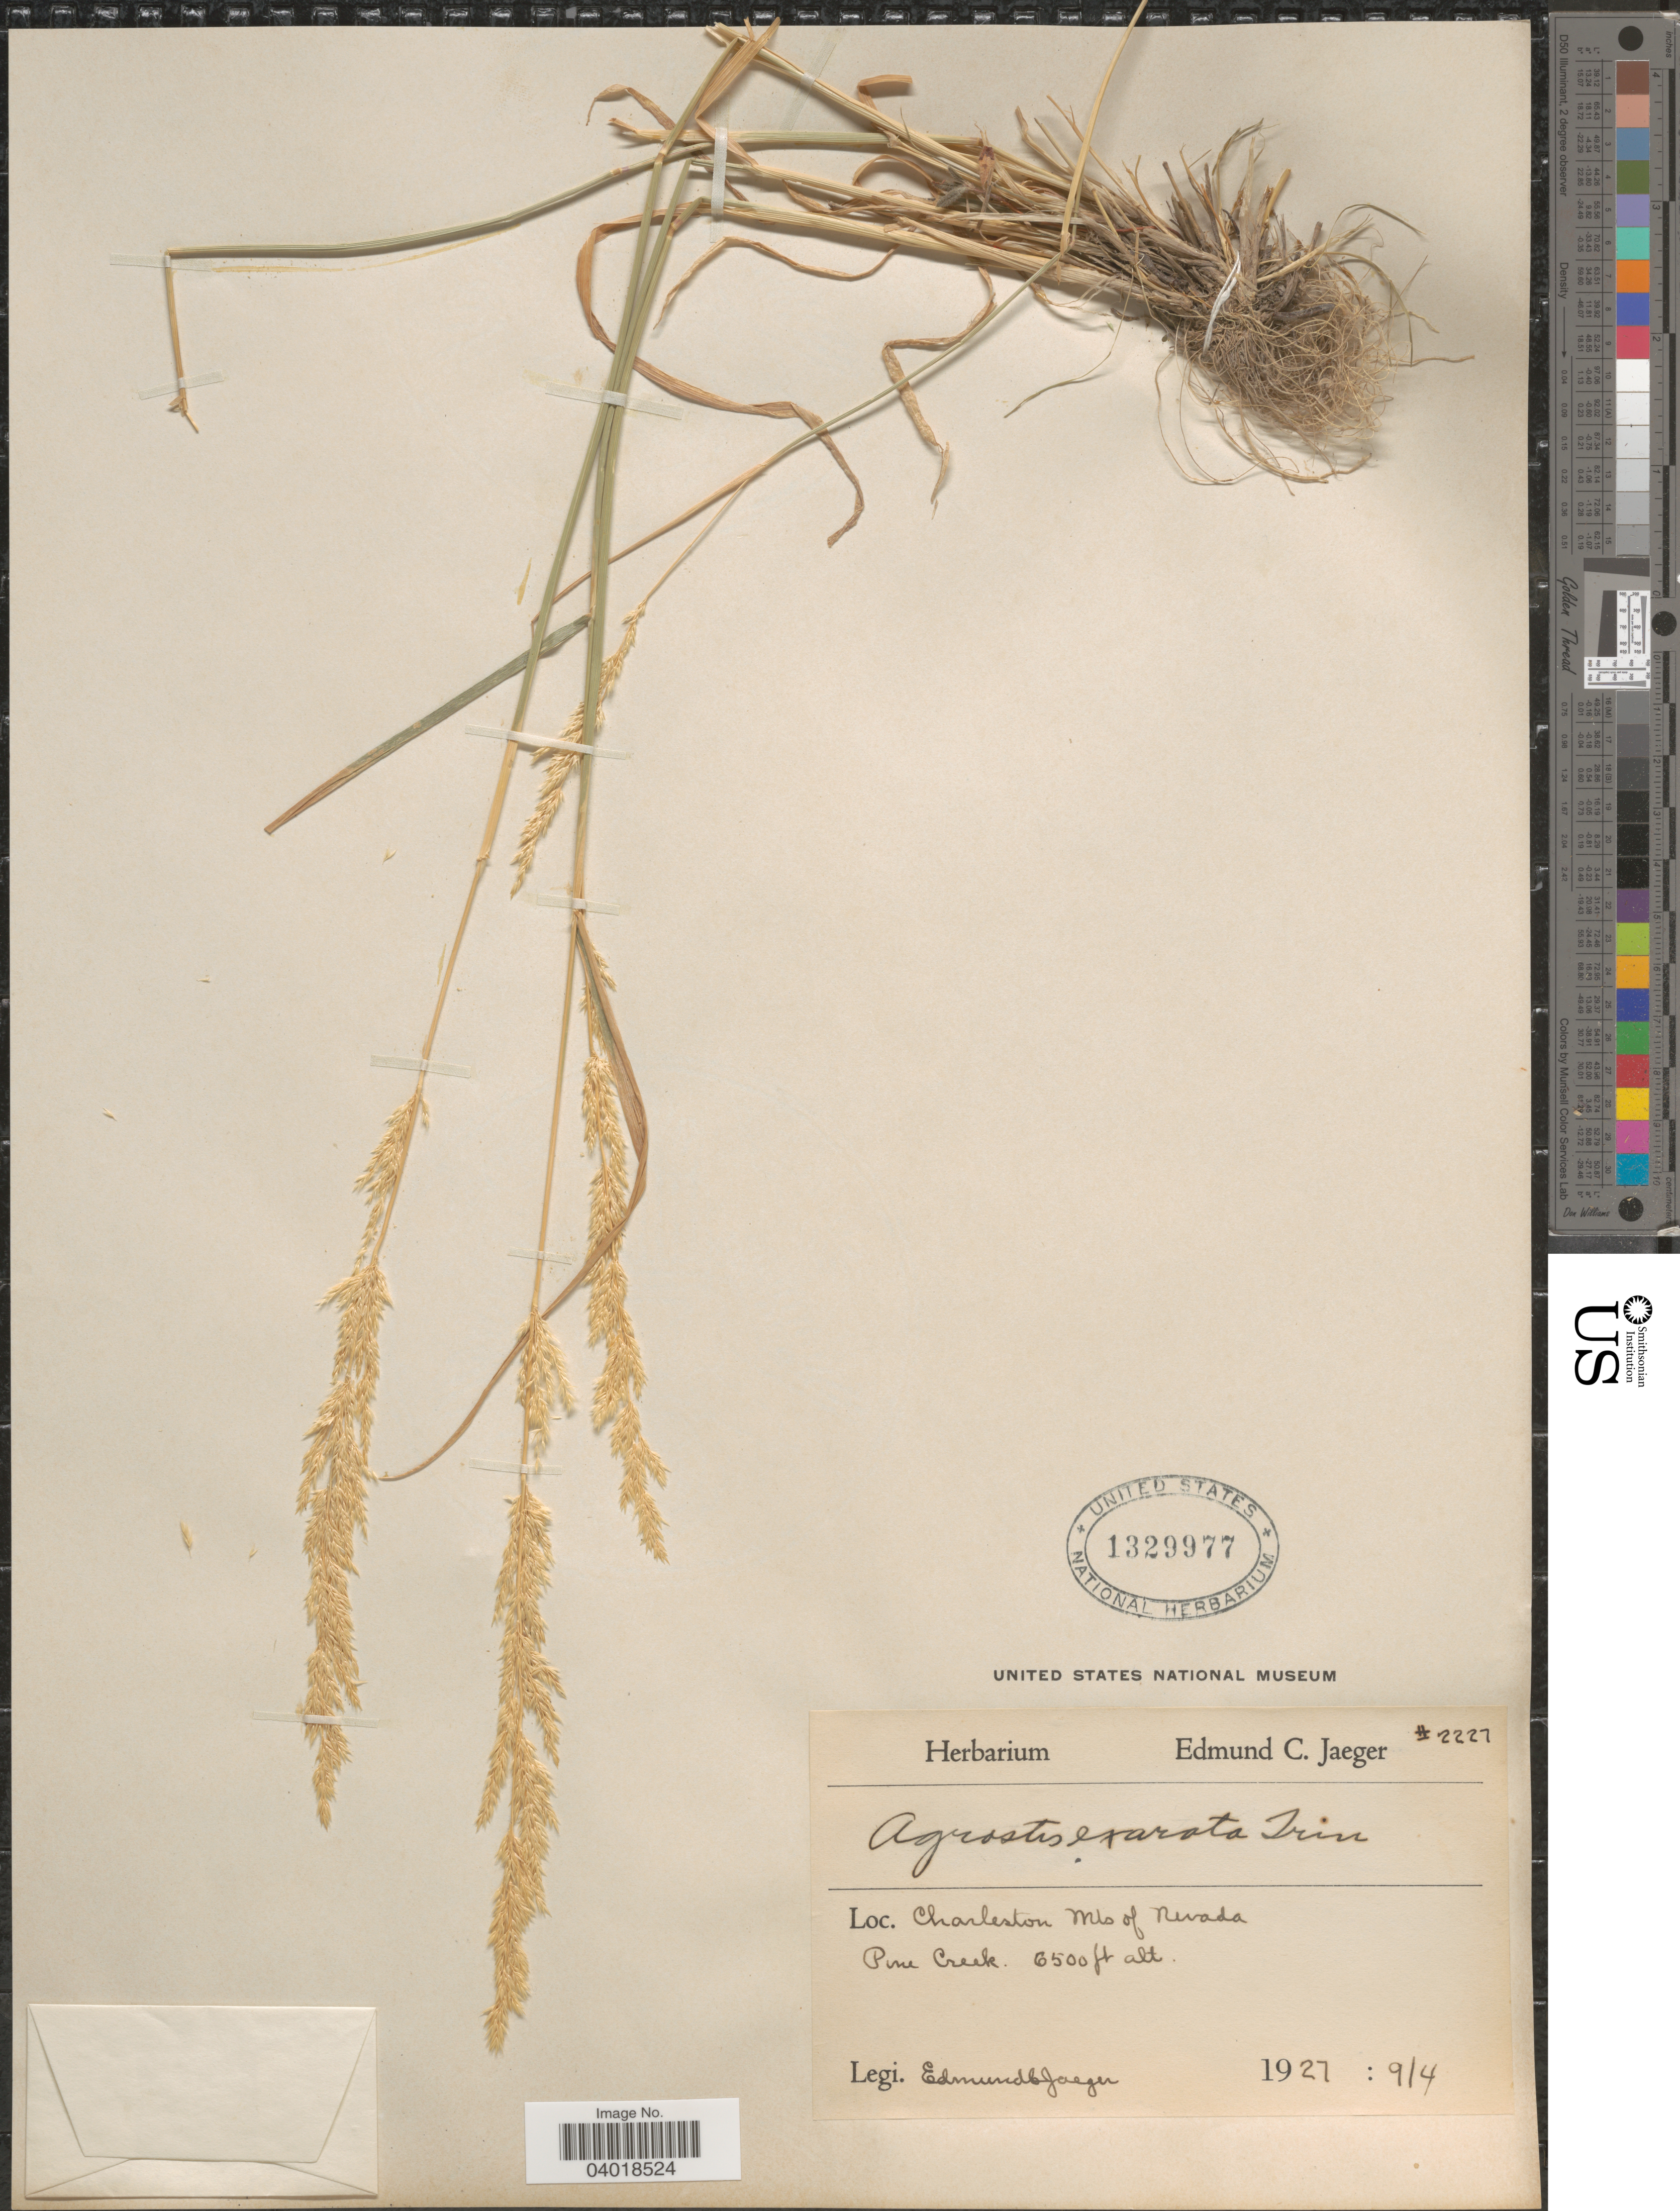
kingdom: Plantae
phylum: Tracheophyta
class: Liliopsida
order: Poales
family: Poaceae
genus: Agrostis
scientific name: Agrostis exarata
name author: Trin.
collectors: E. Jaeger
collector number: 2227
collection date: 1927-09-04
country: United States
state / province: Nevada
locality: Charleston Mts of Nevada. Pine Creek.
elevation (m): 1981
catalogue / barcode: US 1329977